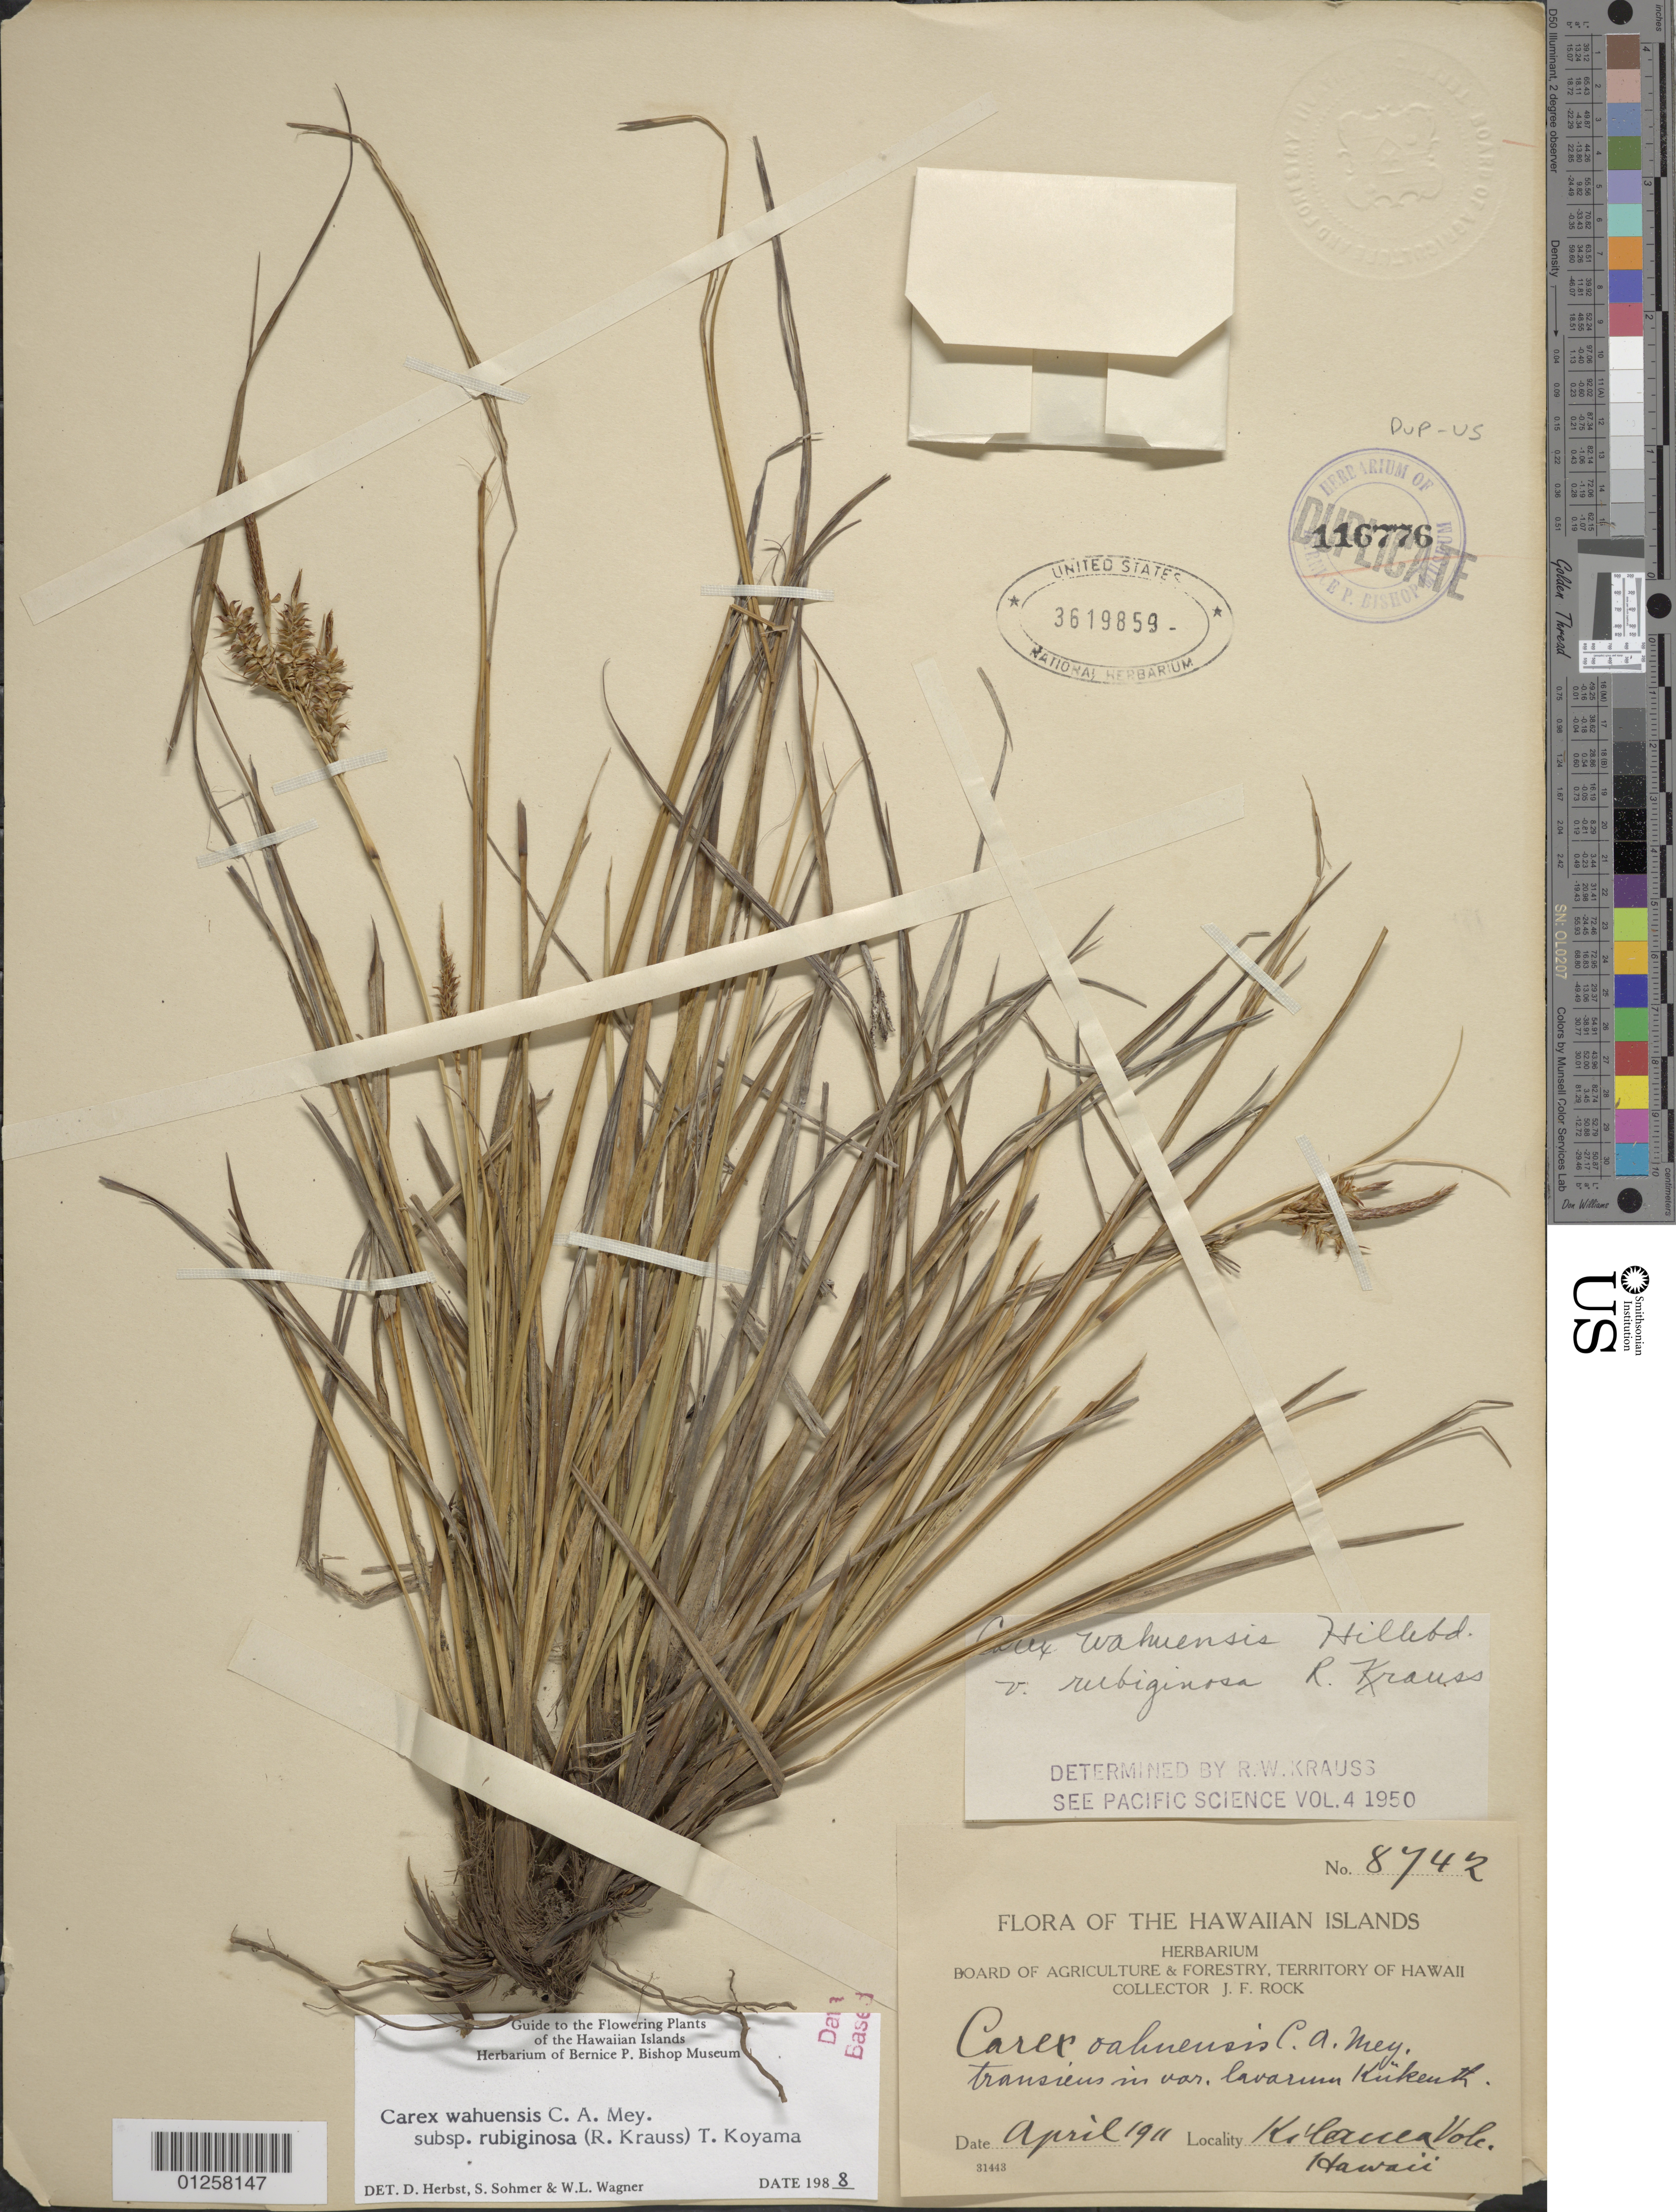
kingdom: Plantae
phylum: Tracheophyta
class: Liliopsida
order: Poales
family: Cyperaceae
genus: Carex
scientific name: Carex wahuensis subsp. rubiginosa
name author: (R.W. Krauss) T. Koyama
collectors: J. F. Rock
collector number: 8742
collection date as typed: Apr 1911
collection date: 1911-04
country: United States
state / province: Hawaii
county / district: Hawaii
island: Hawaii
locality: Kilauea Volcano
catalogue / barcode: US 3619859